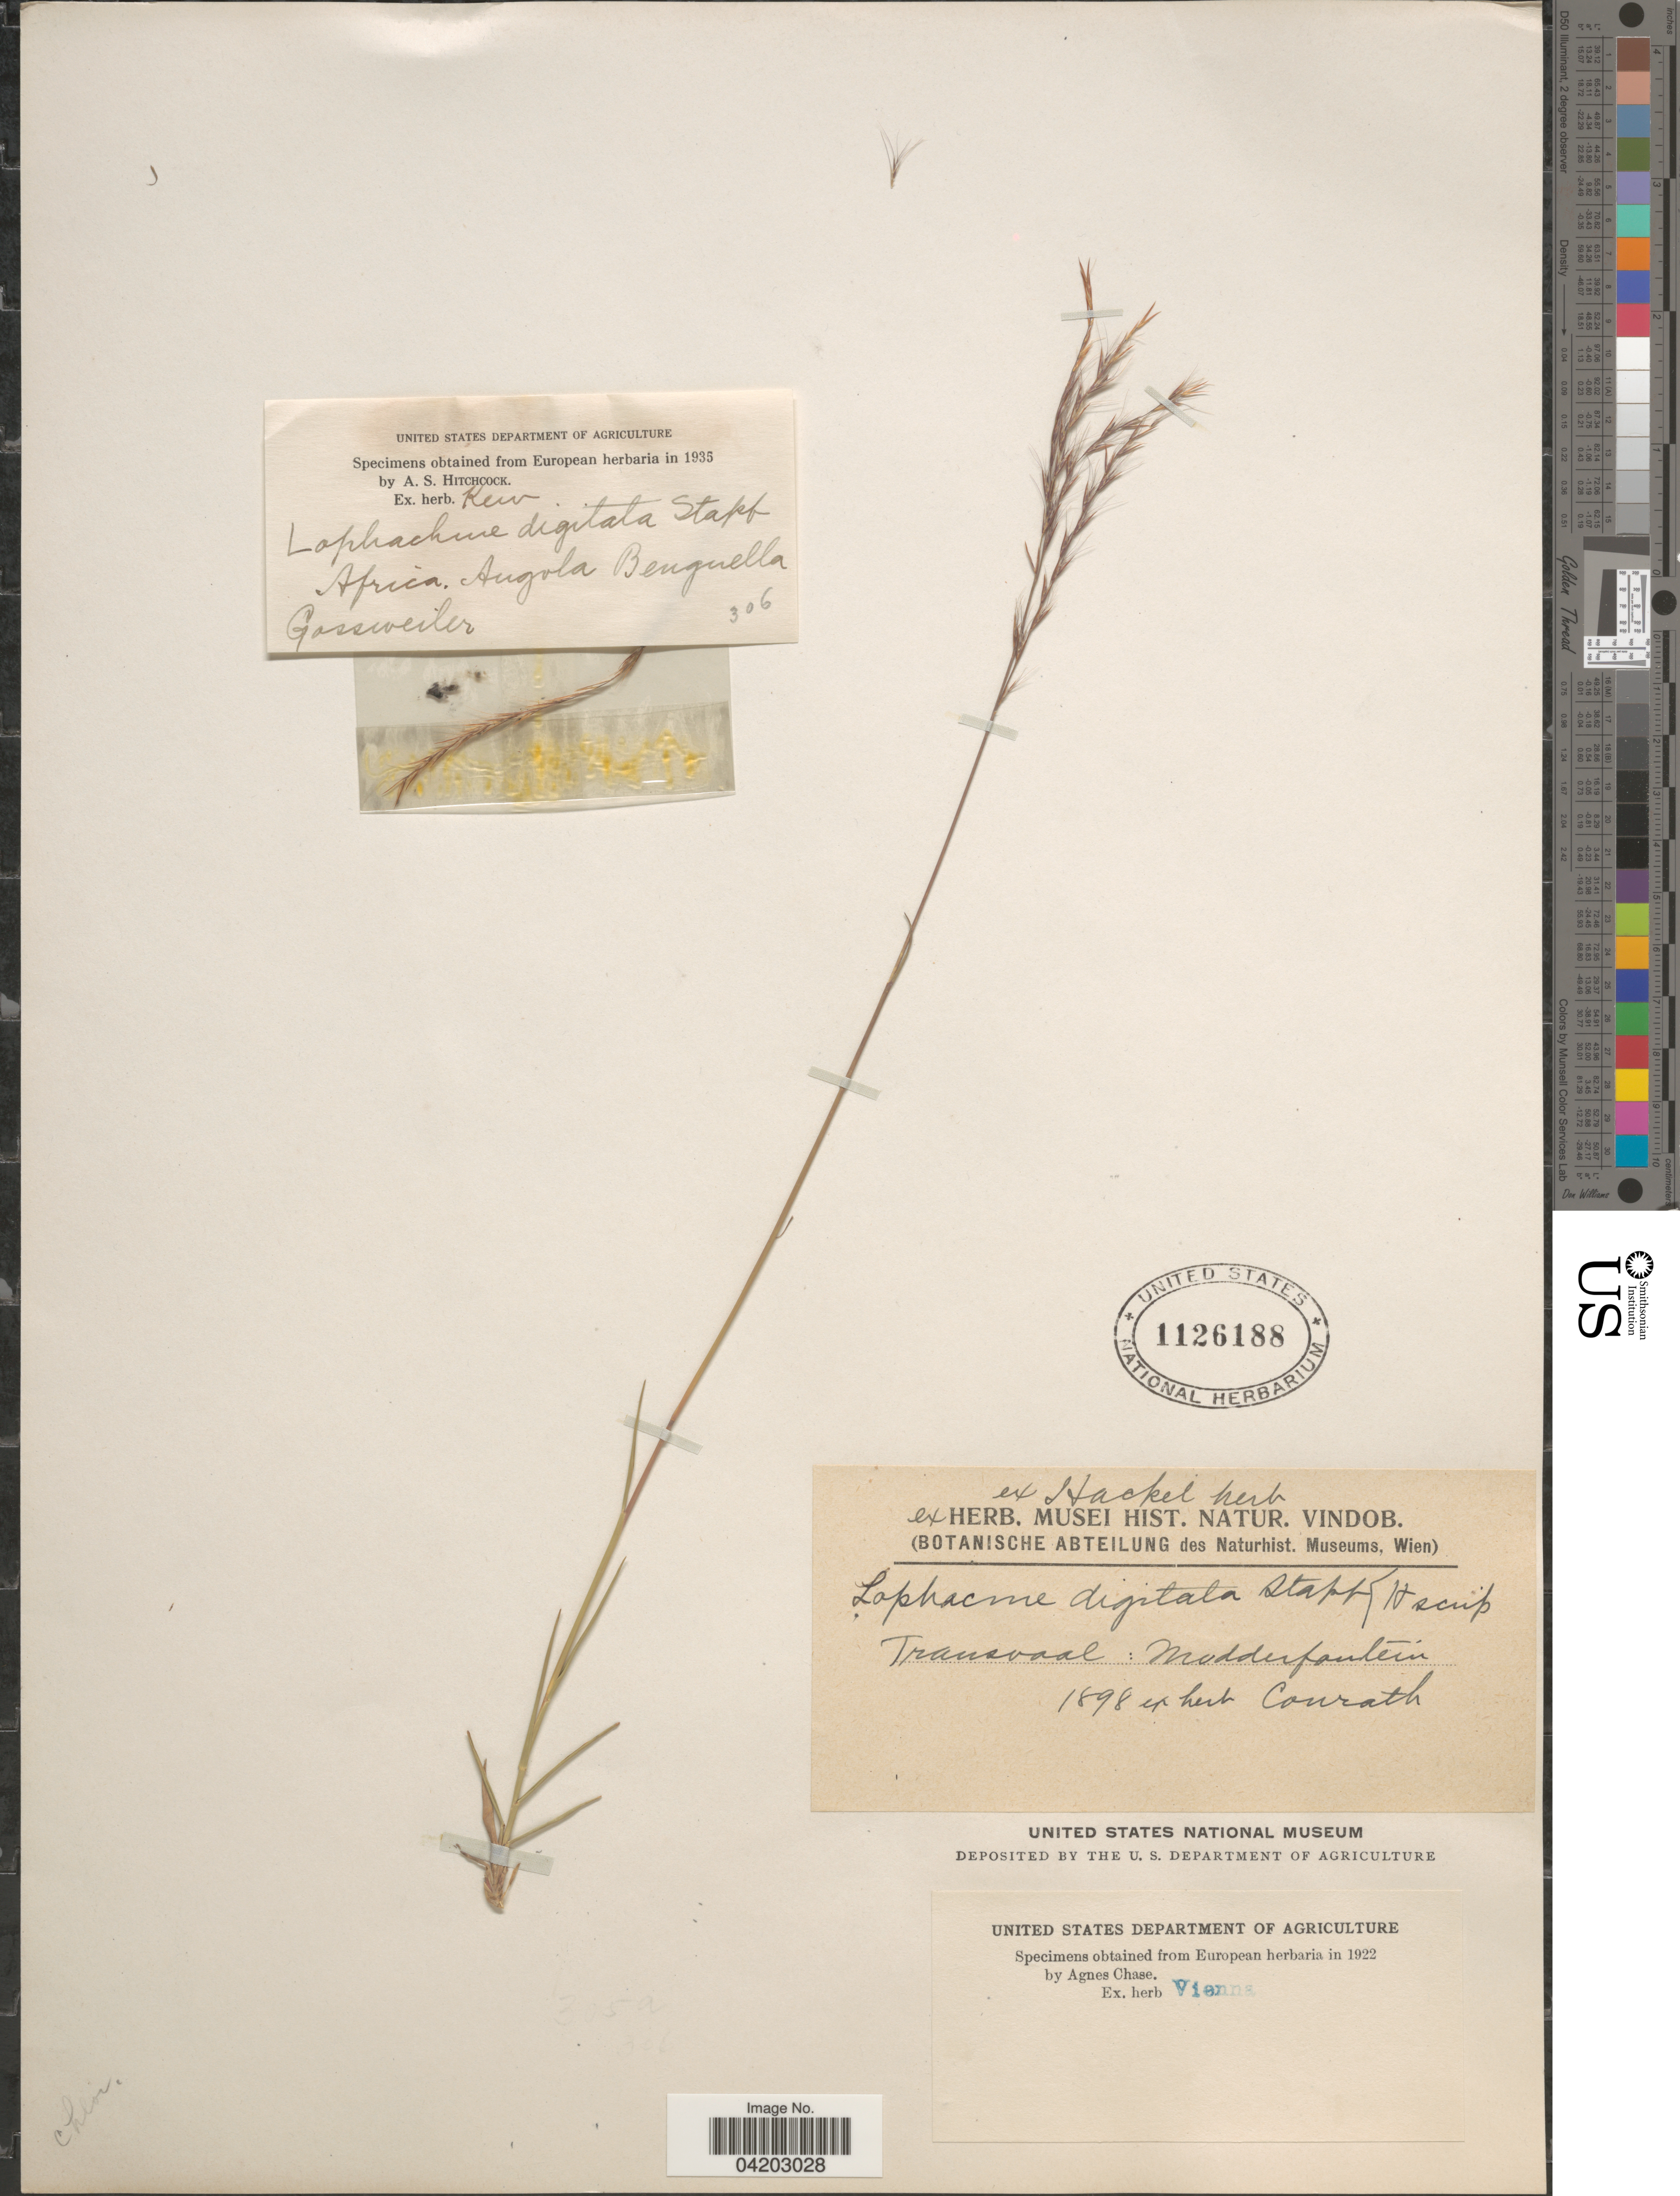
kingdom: Plantae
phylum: Tracheophyta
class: Liliopsida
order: Poales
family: Poaceae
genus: Lophacme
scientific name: Lophacme digitata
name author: Stapf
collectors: -. Gossweiler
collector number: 306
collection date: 1898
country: Angola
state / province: Benguela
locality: Transvaal: Modderfontein.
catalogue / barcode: US 1126188